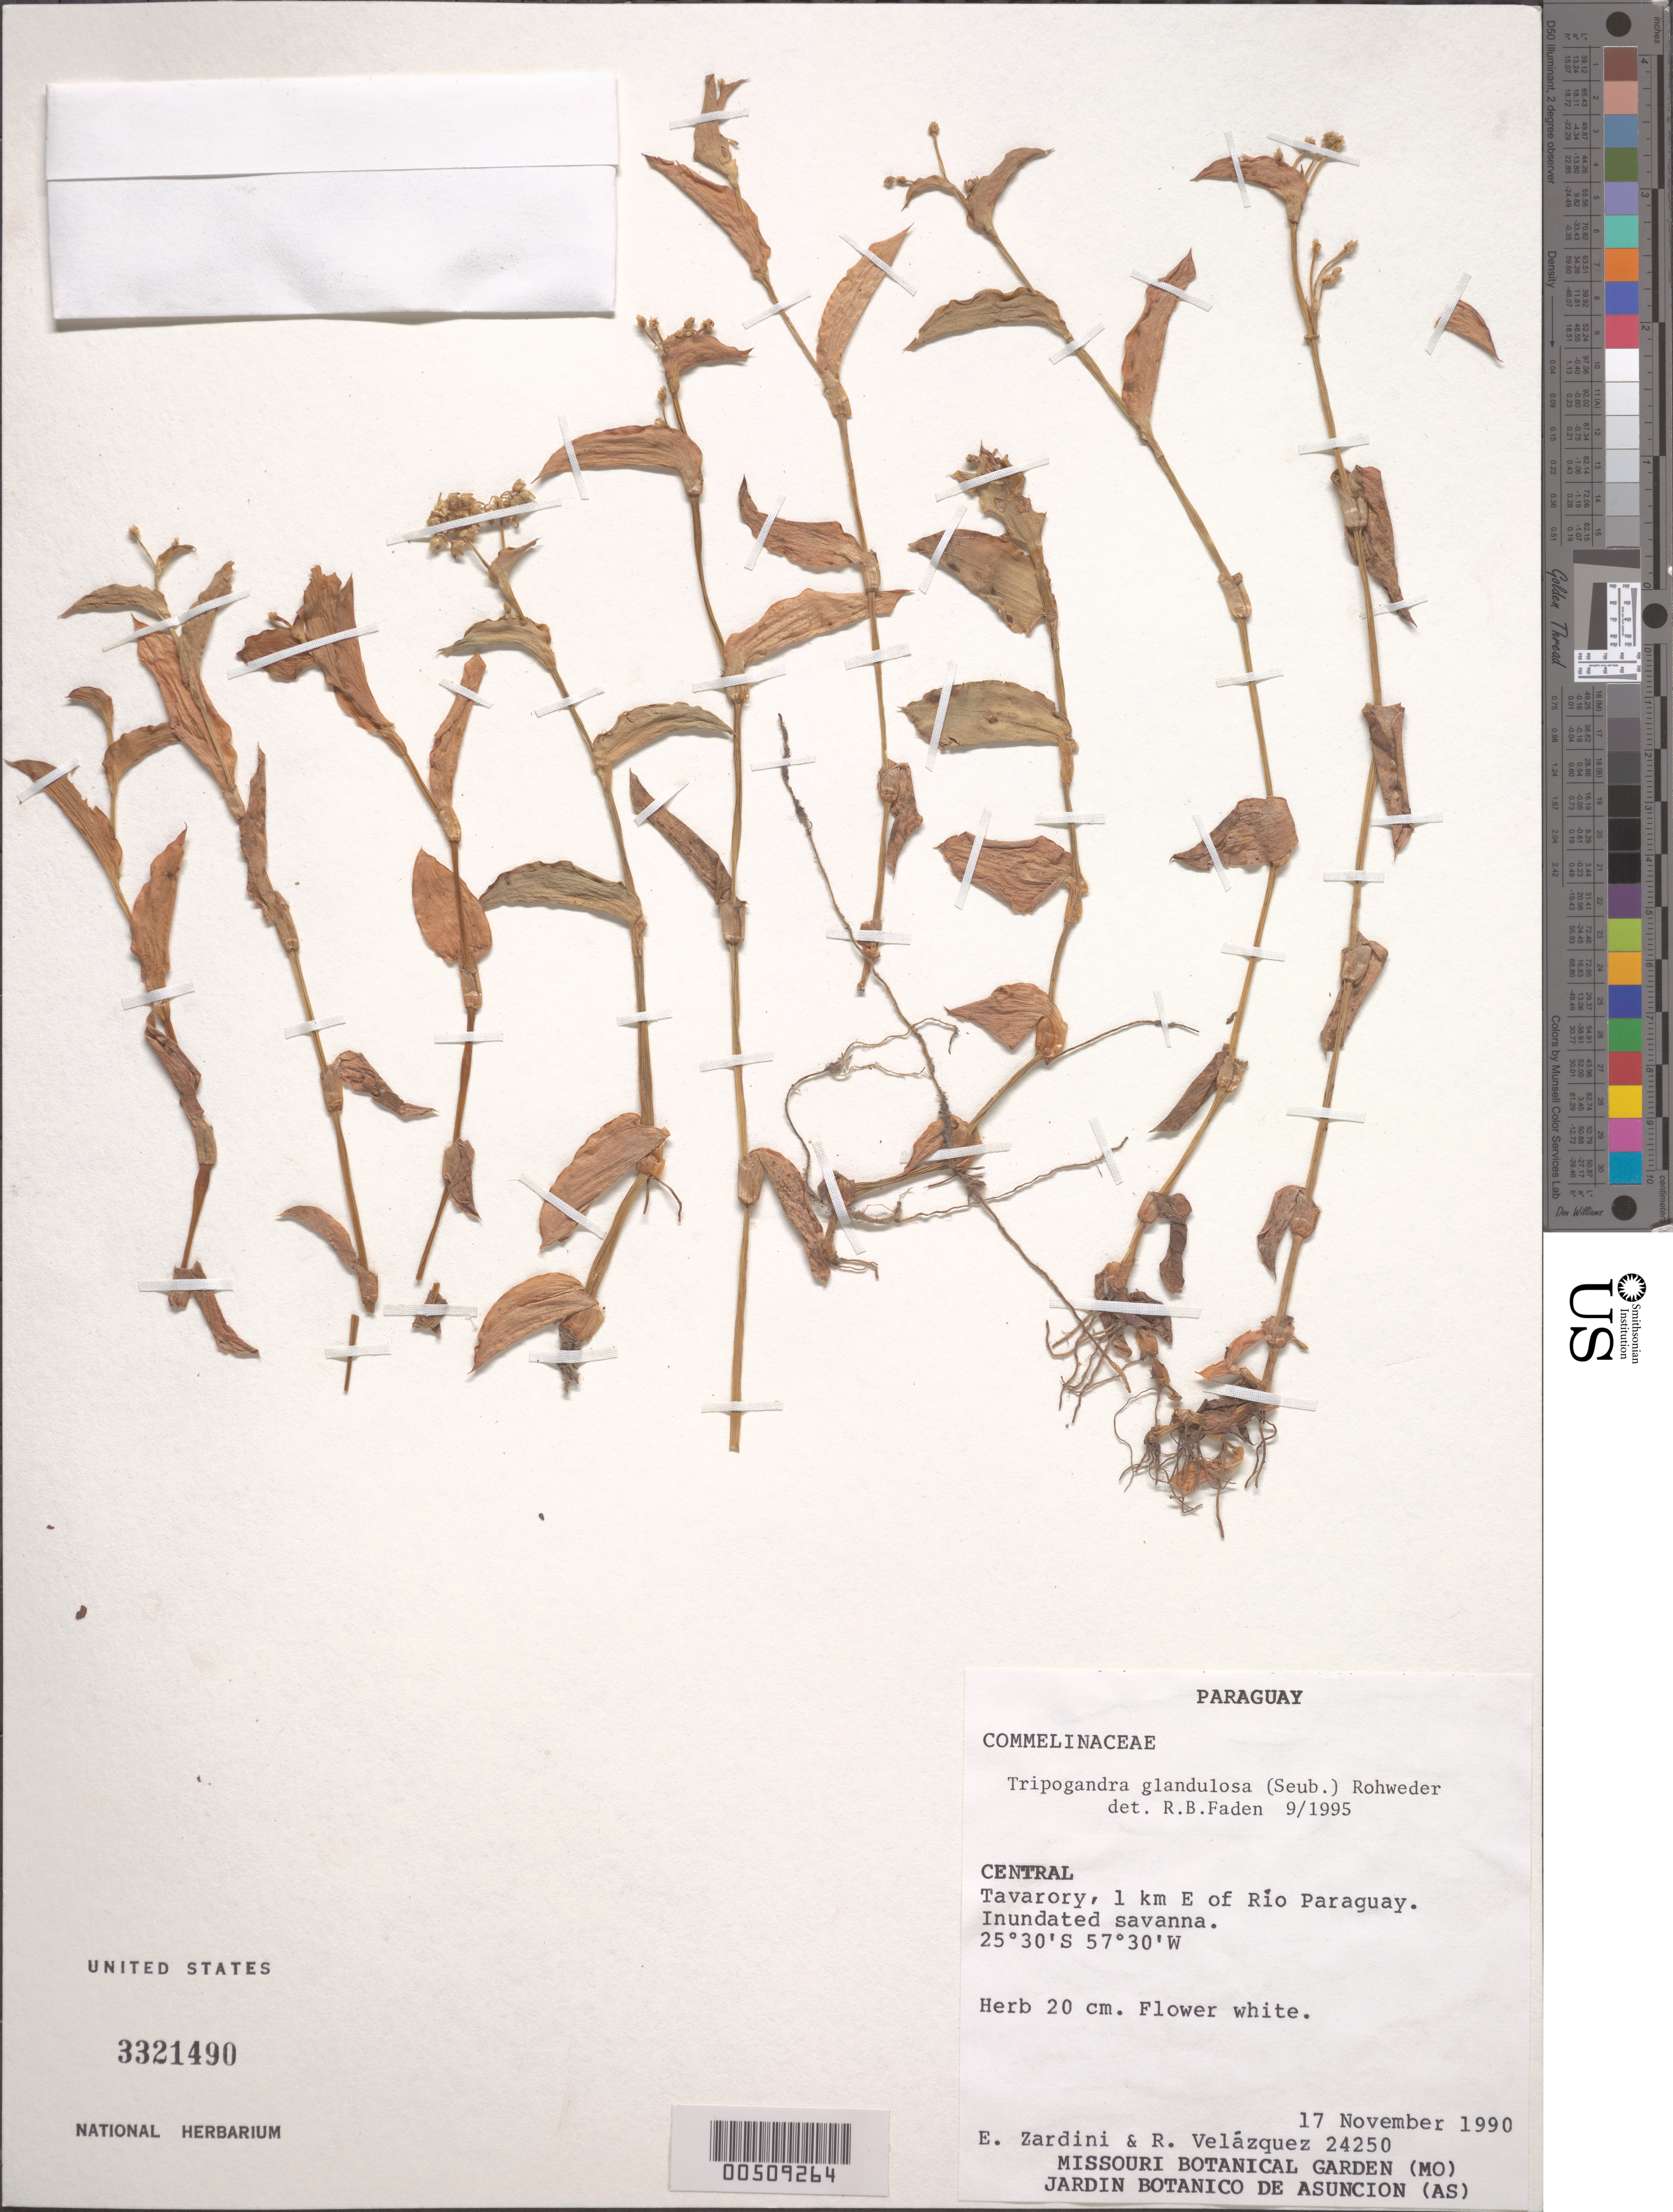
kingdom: Plantae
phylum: Tracheophyta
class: Liliopsida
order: Commelinales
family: Commelinaceae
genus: Tripogandra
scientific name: Tripogandra glandulosa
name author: (Seub.) Rohweder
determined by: Faden, Robert B., (US), Smithsonian Institution - National Museum of Natural History (UNITED STATES)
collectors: E. M. Zardini & R. Velasquez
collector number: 24250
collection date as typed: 17 Nov 1990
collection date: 1990-11-17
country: Paraguay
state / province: Central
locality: Tavarory, e of rio paraguay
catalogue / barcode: US 3321490